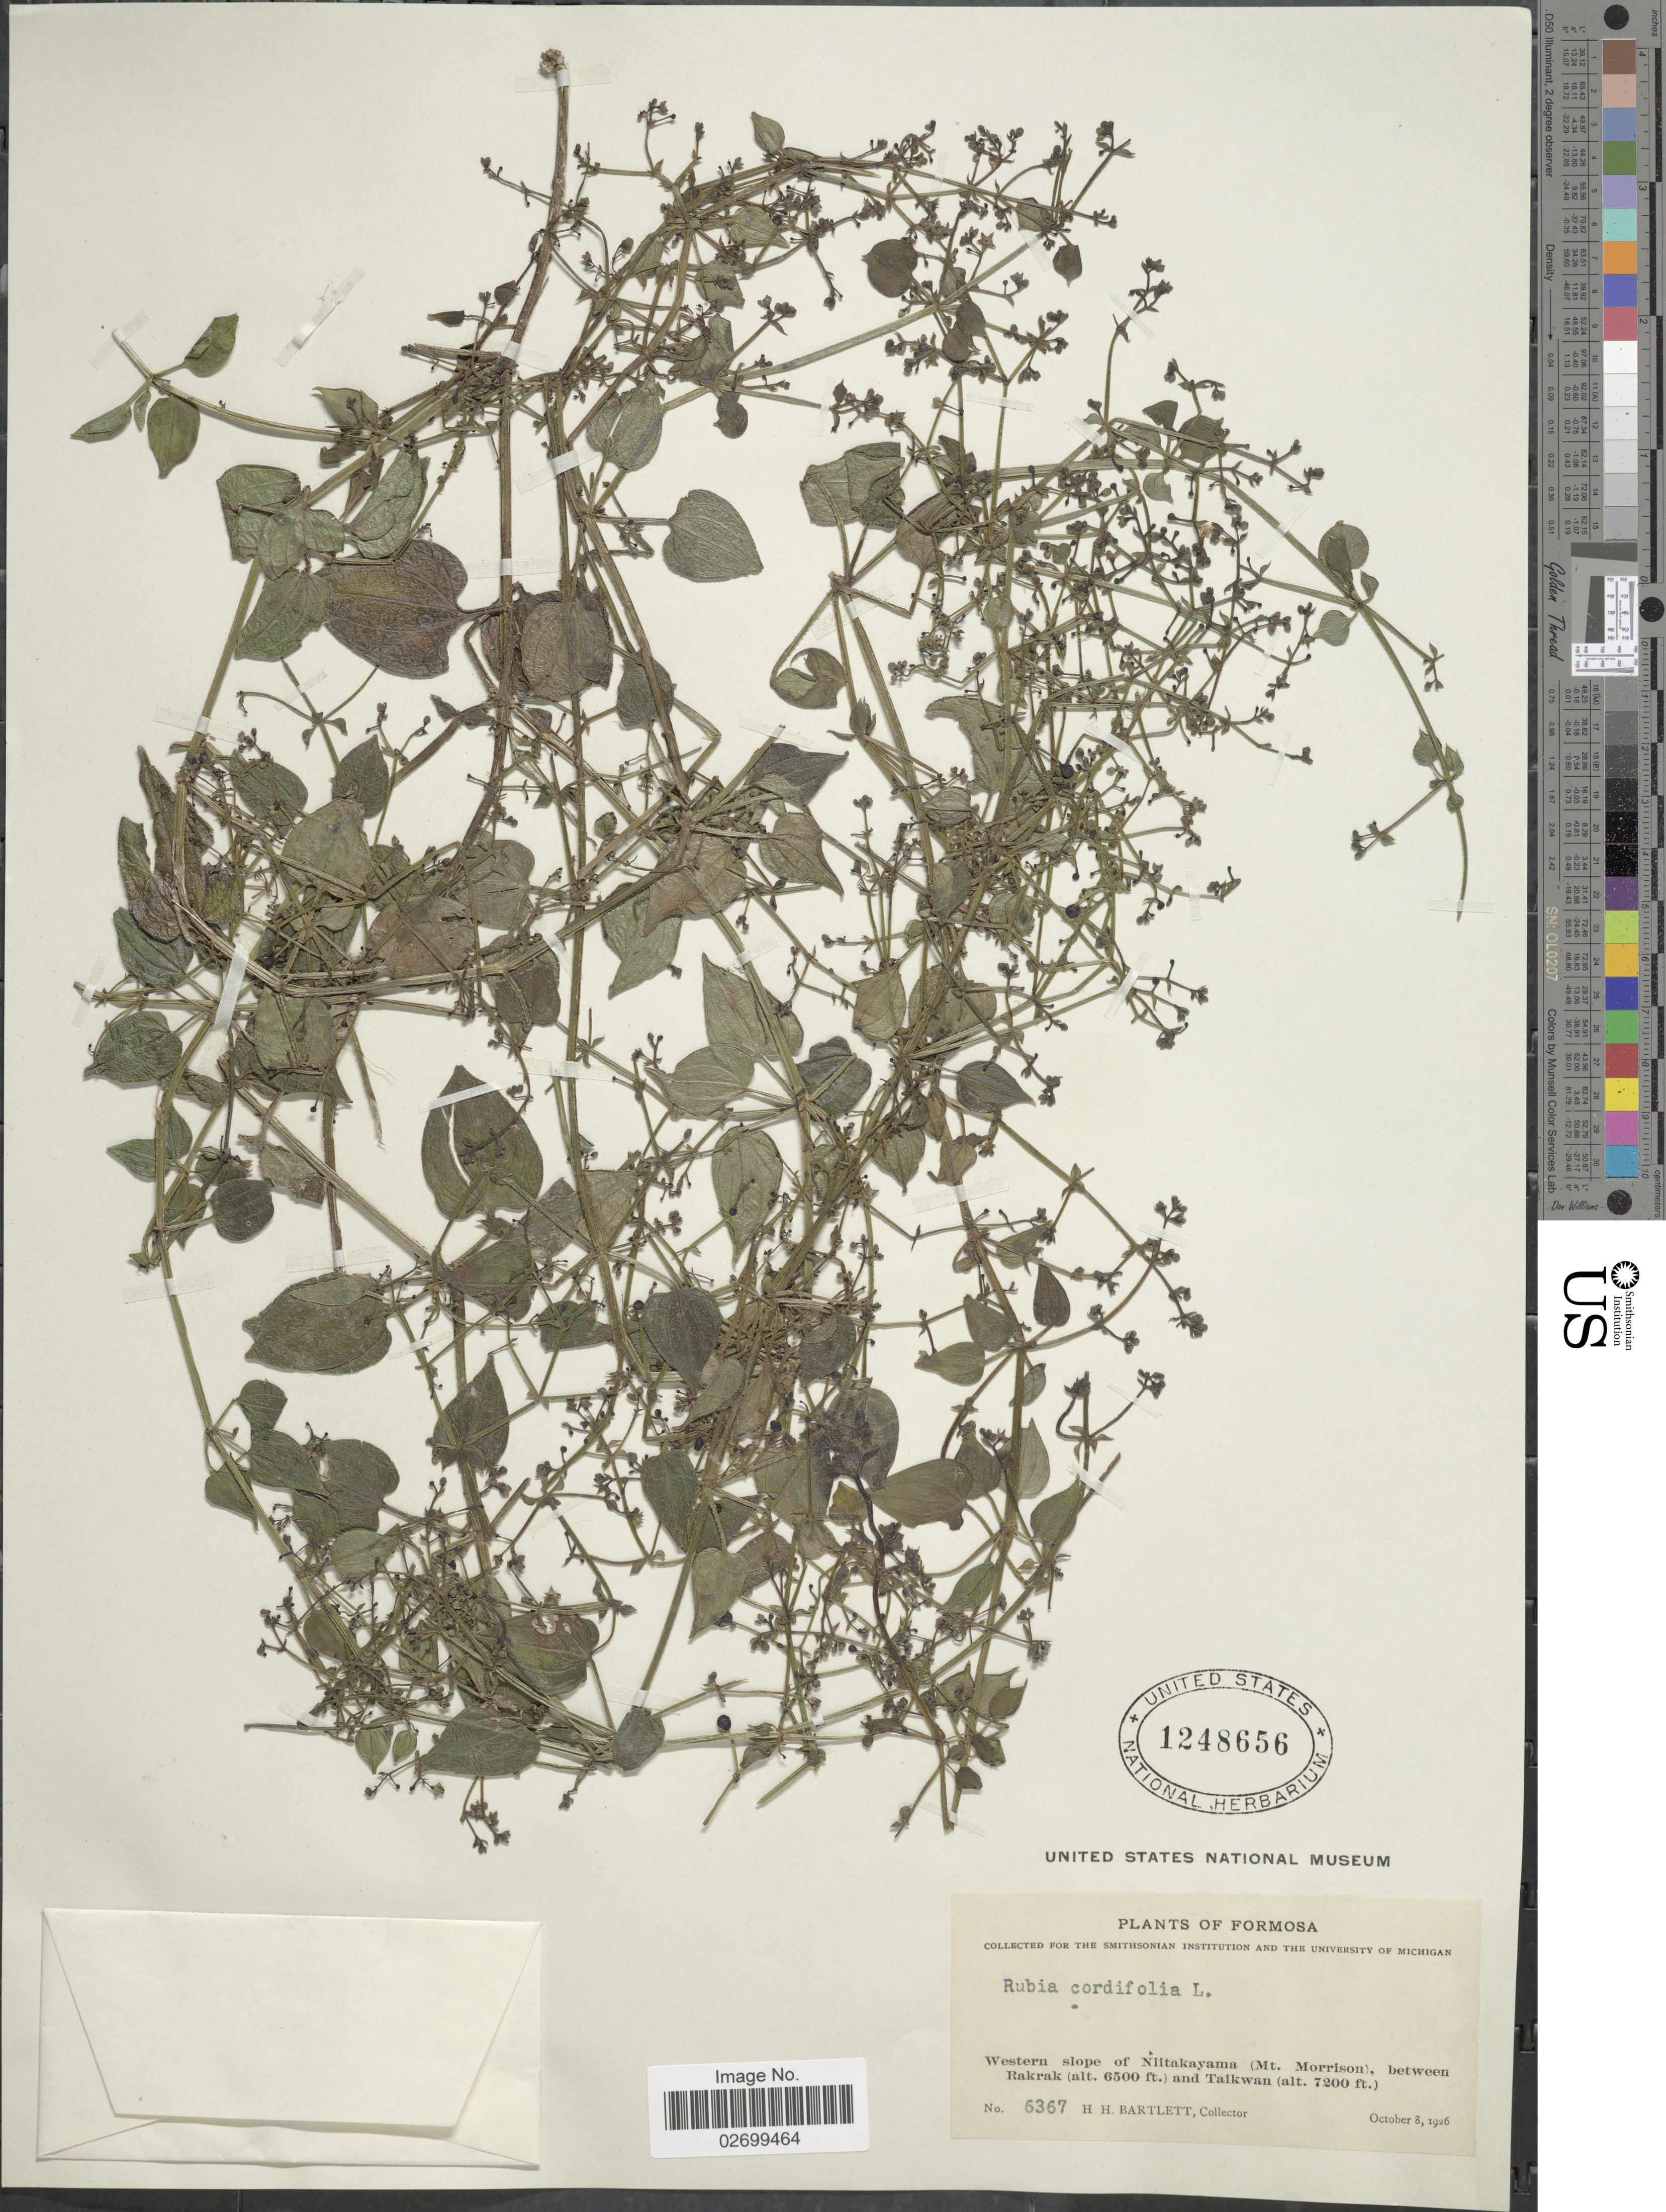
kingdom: Plantae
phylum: Tracheophyta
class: Magnoliopsida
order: Gentianales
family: Rubiaceae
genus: Rubia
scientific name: Rubia cordifolia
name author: L.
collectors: H. H. Bartlett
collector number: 6367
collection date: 1927-10-08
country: Taiwan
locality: Formosa, Western slope of Niitakayama (Mt. Morrison), between Rakrak and Taikwan.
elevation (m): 1981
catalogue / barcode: US 1248656